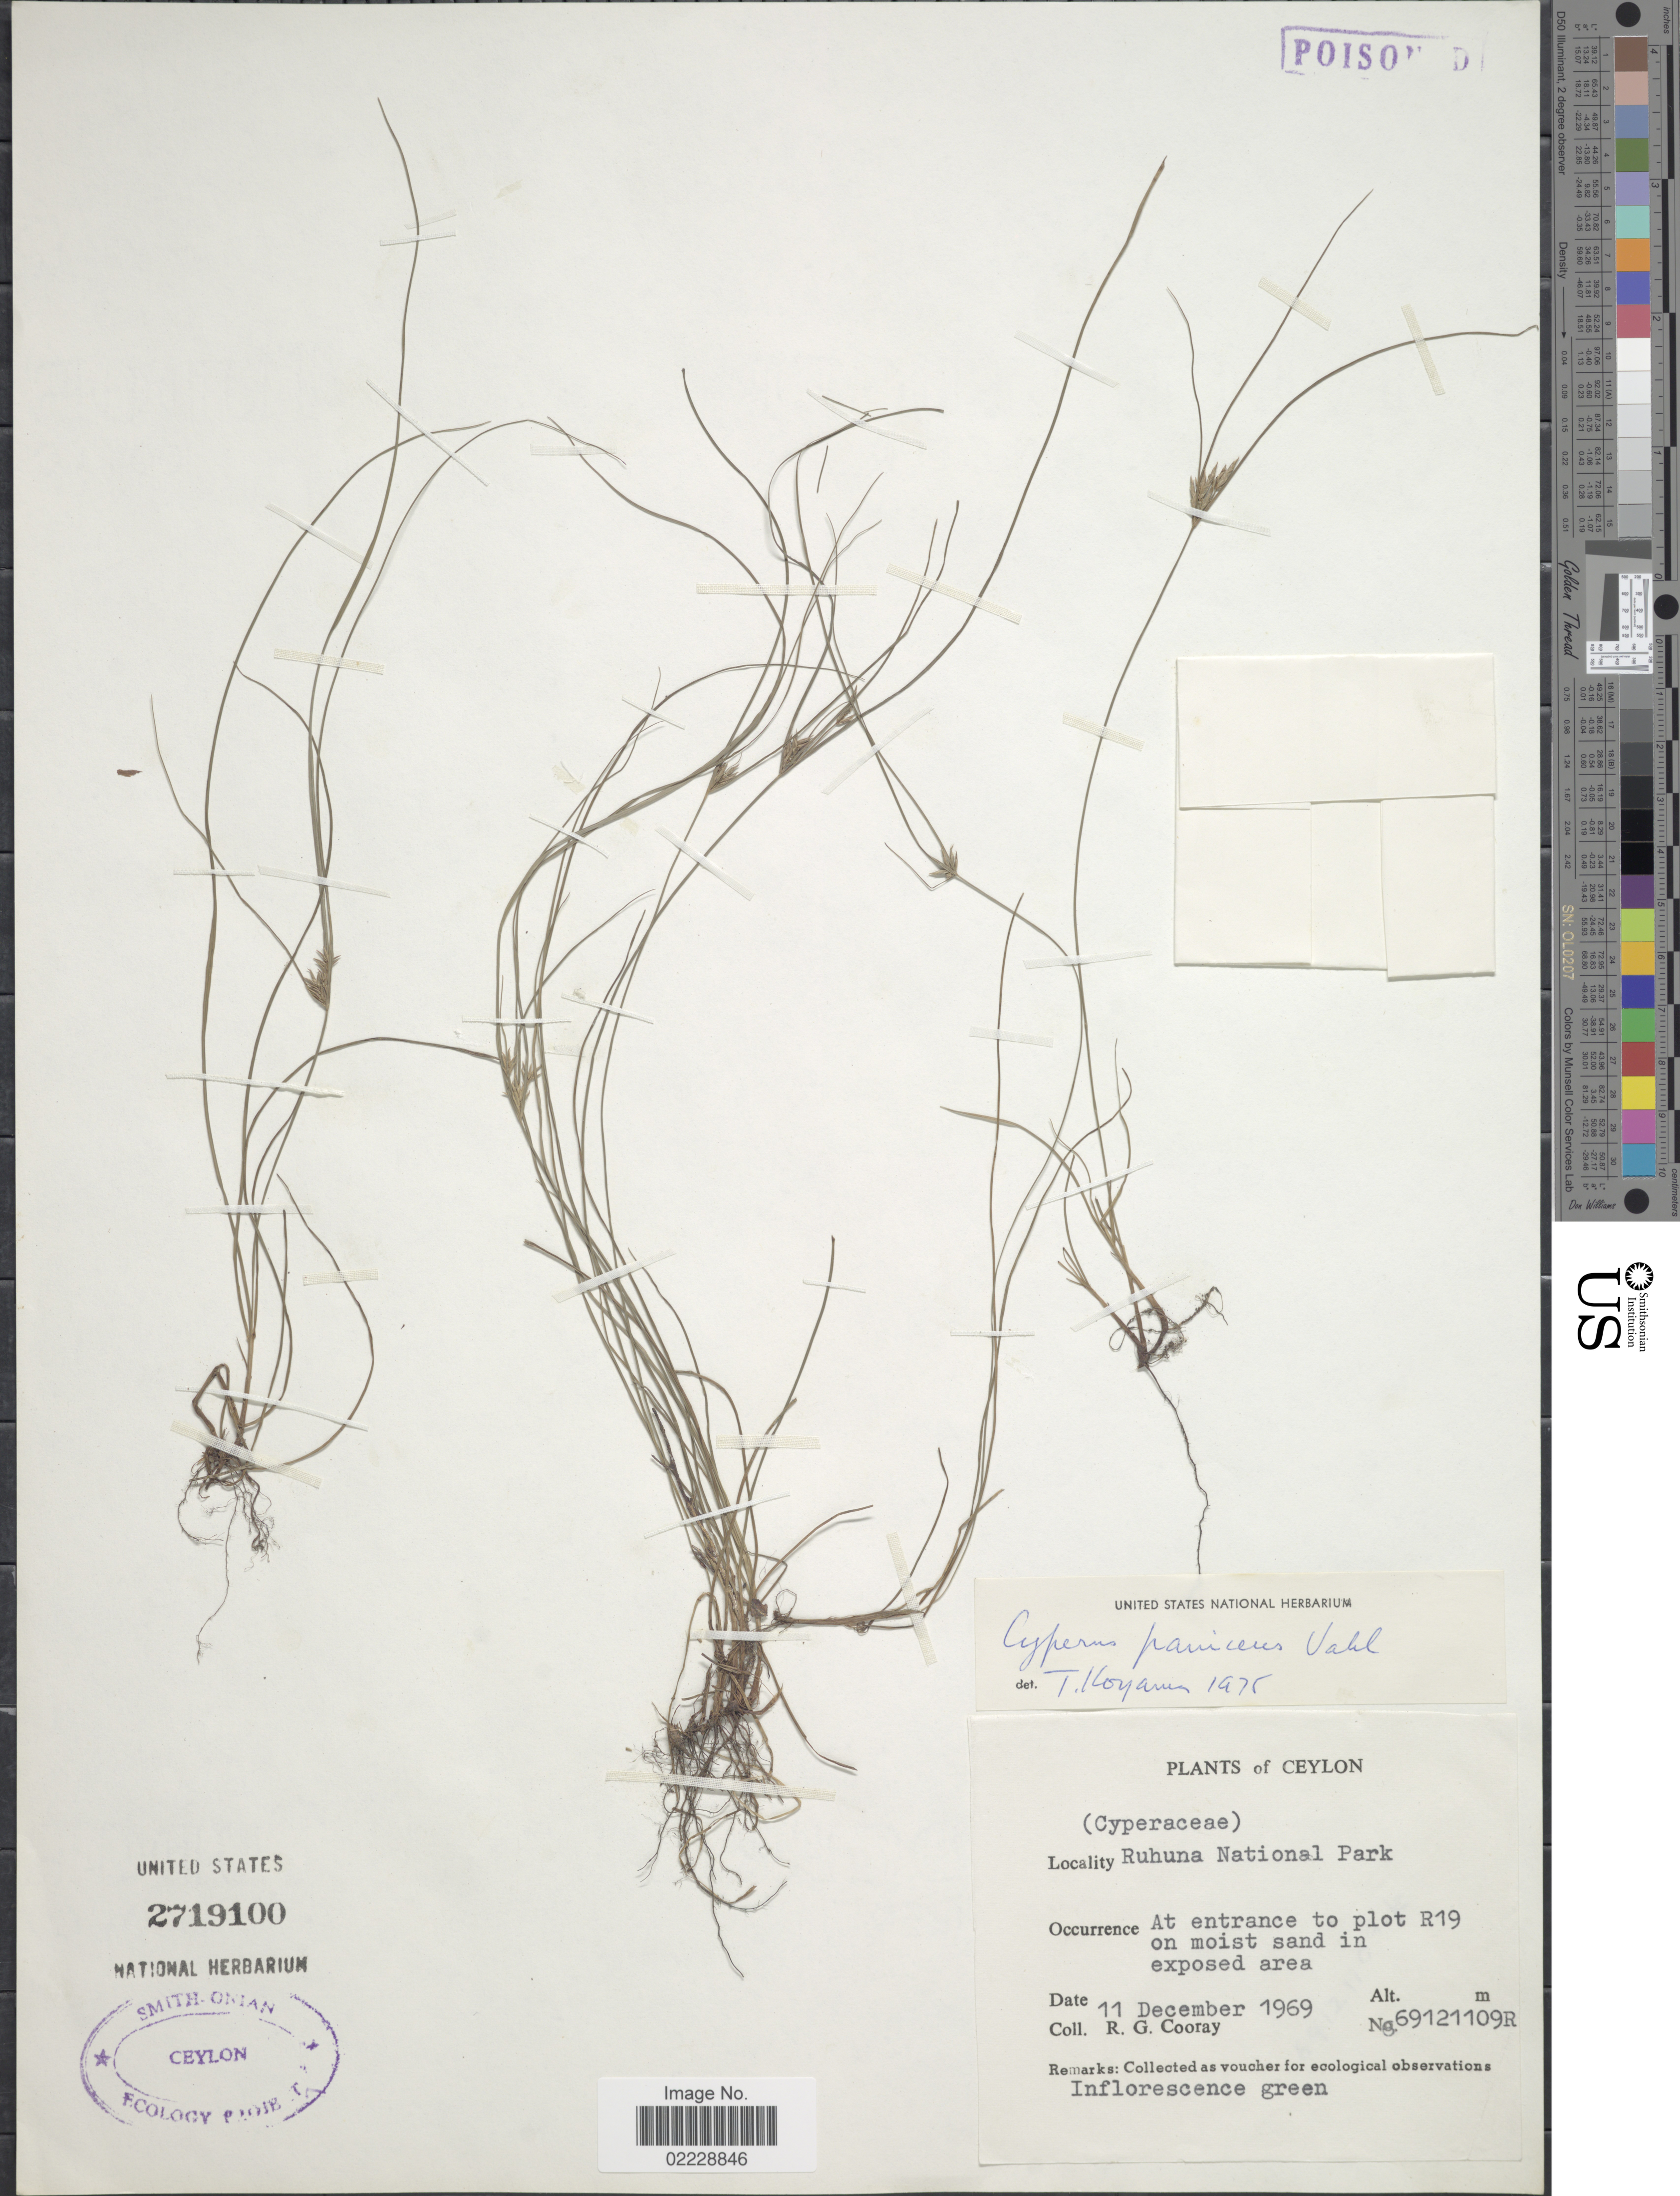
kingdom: Plantae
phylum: Tracheophyta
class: Liliopsida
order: Poales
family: Cyperaceae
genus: Cyperus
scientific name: Cyperus paniceus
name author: (Rottb.) Boeckeler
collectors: R. Cooray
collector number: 69121109R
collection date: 1969-12-11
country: Sri Lanka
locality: Ceylon, Ruhuna National Park, At entrance to plot R19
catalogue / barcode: US 2719100